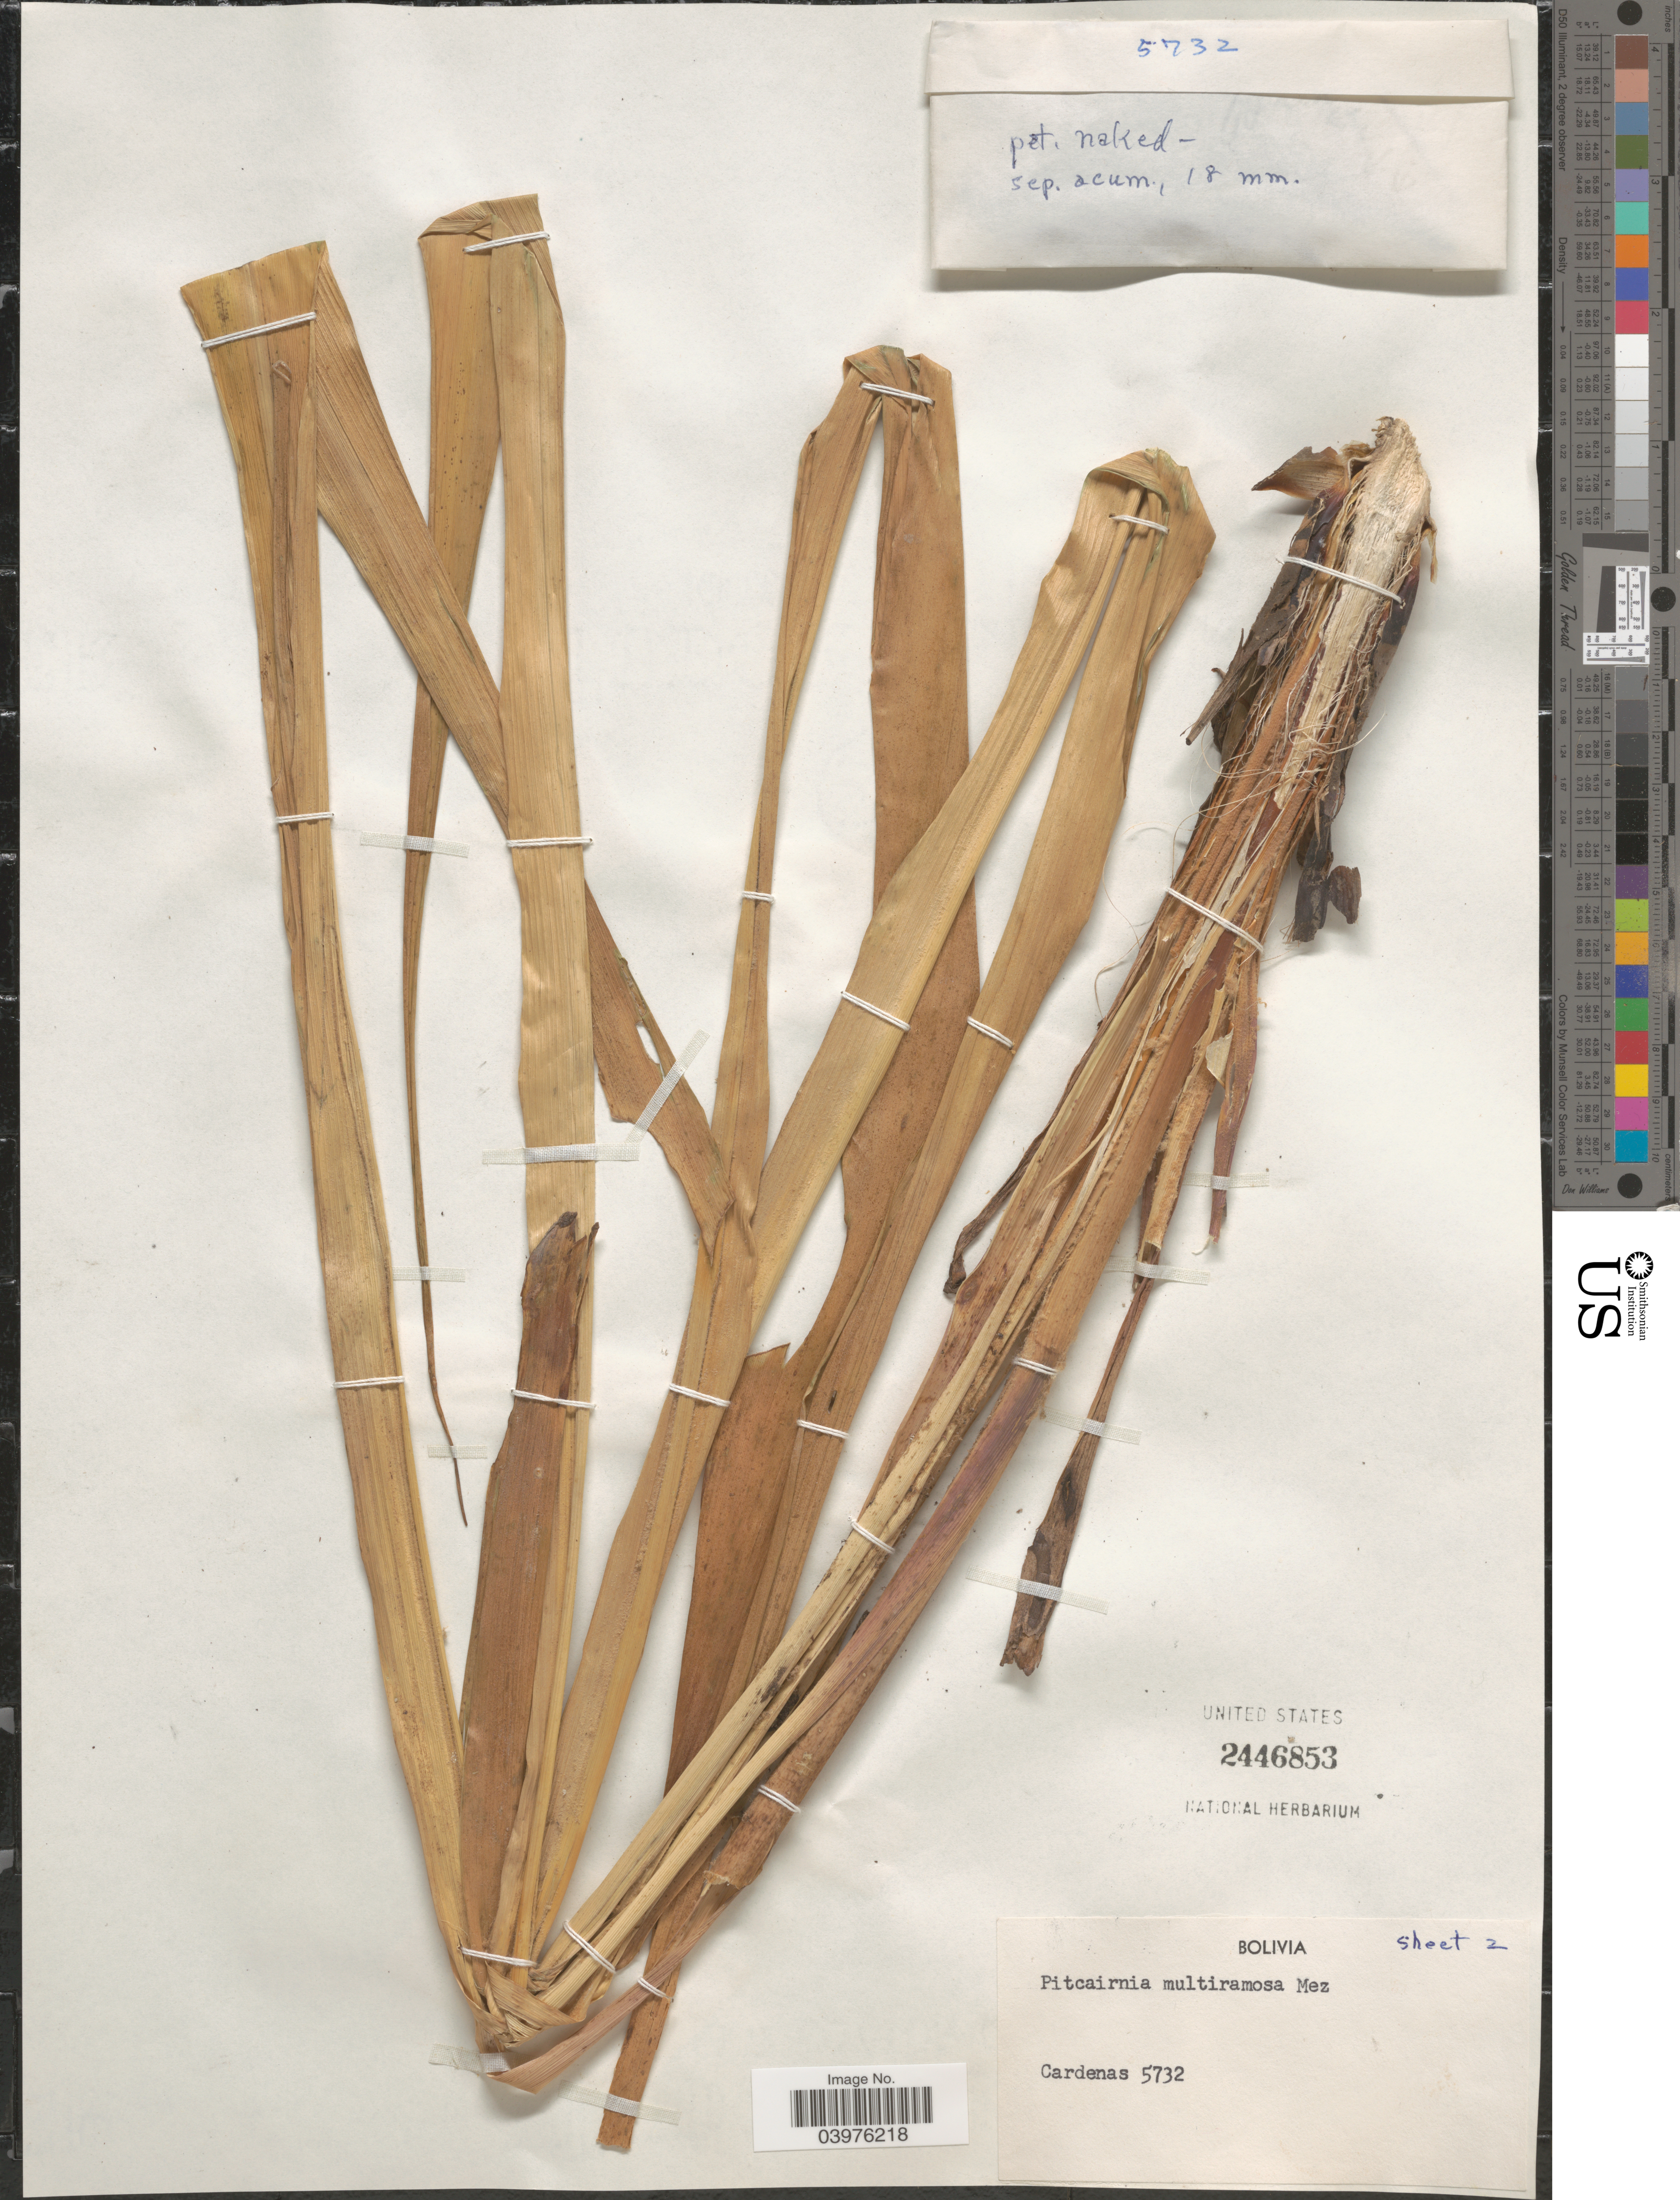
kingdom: Plantae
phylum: Tracheophyta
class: Liliopsida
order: Poales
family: Bromeliaceae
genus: Pitcairnia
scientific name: Pitcairnia multiramosa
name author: (Mez) Mez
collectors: M. Cárdenas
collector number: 5732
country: Bolivia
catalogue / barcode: US 2446853